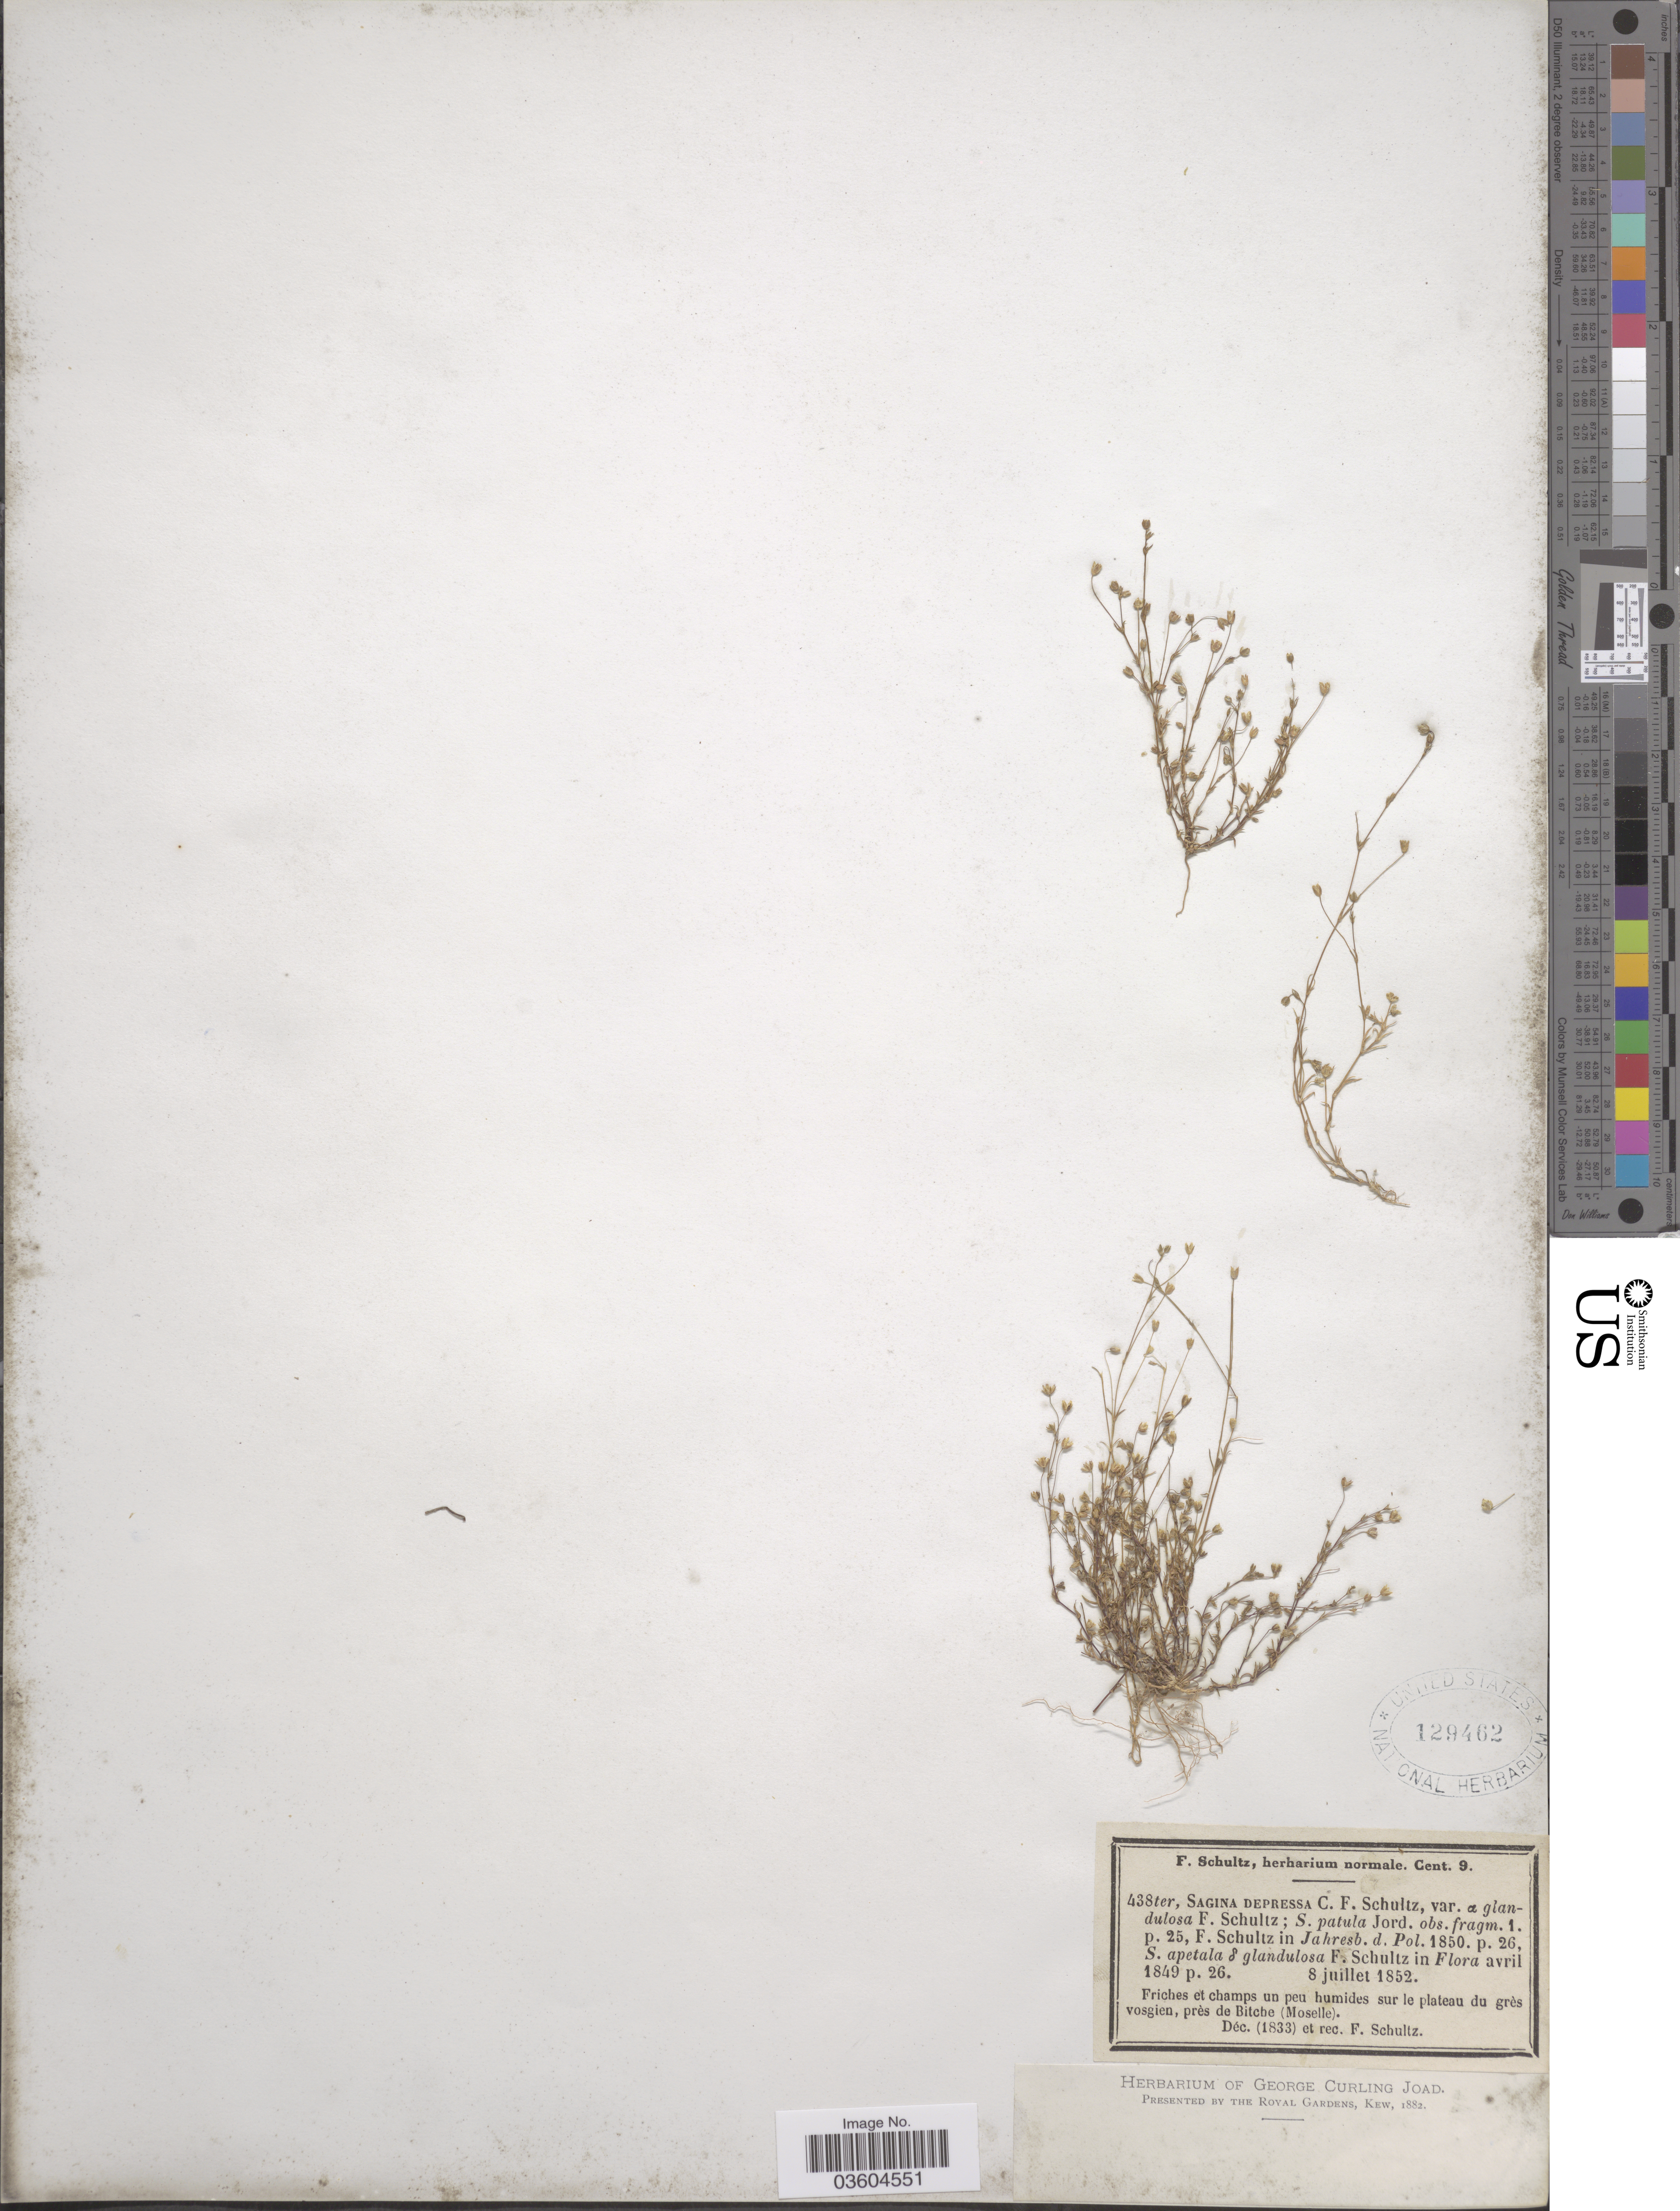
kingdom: Plantae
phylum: Tracheophyta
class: Magnoliopsida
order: Caryophyllales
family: Caryophyllaceae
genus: Sagina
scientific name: Sagina depressa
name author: Schultz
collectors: F. Schultz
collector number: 438ter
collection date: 1833-12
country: France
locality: Sur le plateau du grès vosgien, Près de Bitche (Moselle).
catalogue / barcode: US 129462